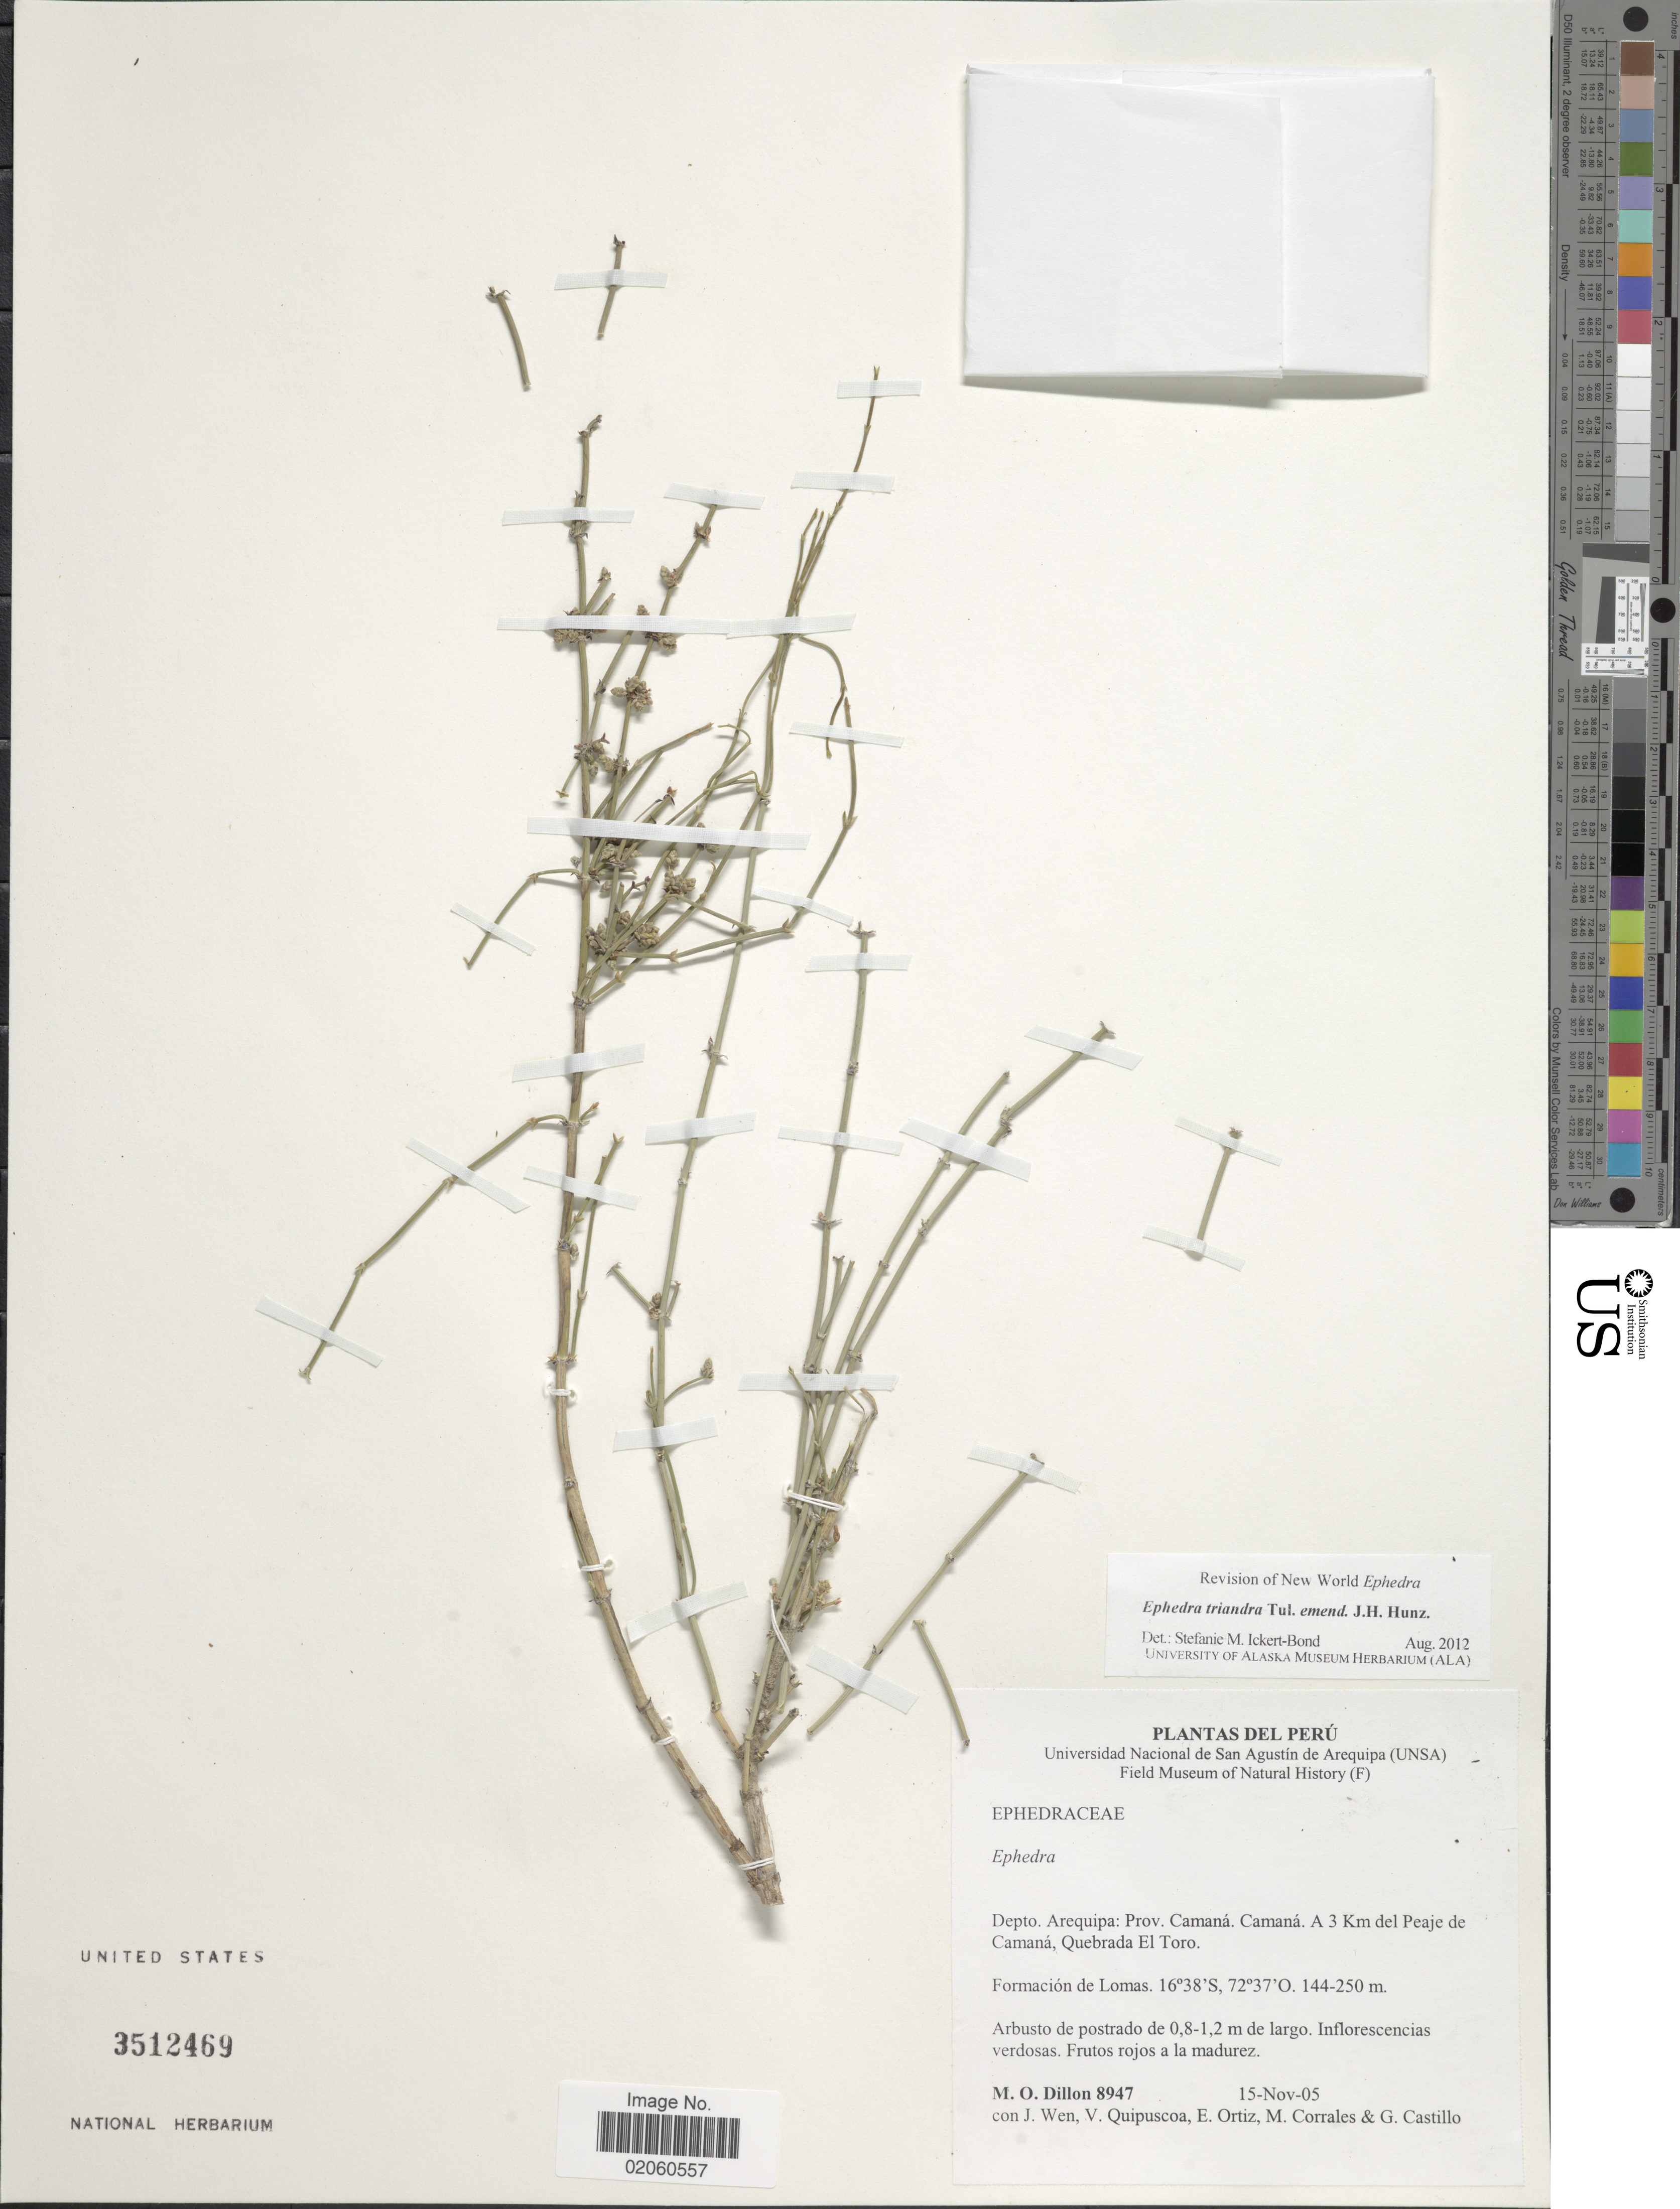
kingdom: Plantae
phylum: Tracheophyta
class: Gnetopsida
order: Ephedrales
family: Ephedraceae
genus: Ephedra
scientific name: Ephedra sp.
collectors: M. O. Dillon, J. Wen, V. Quipuscoa, E. Ortiz & et al.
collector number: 8947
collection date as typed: Transcribed d/m/y: 15/11/5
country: Peru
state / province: Arequipa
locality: Prov. Camana, Camana, a 3 Km del Peaje de Camana, Quebrada El Toro, Formacion de Lomas.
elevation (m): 144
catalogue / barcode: US 3512469